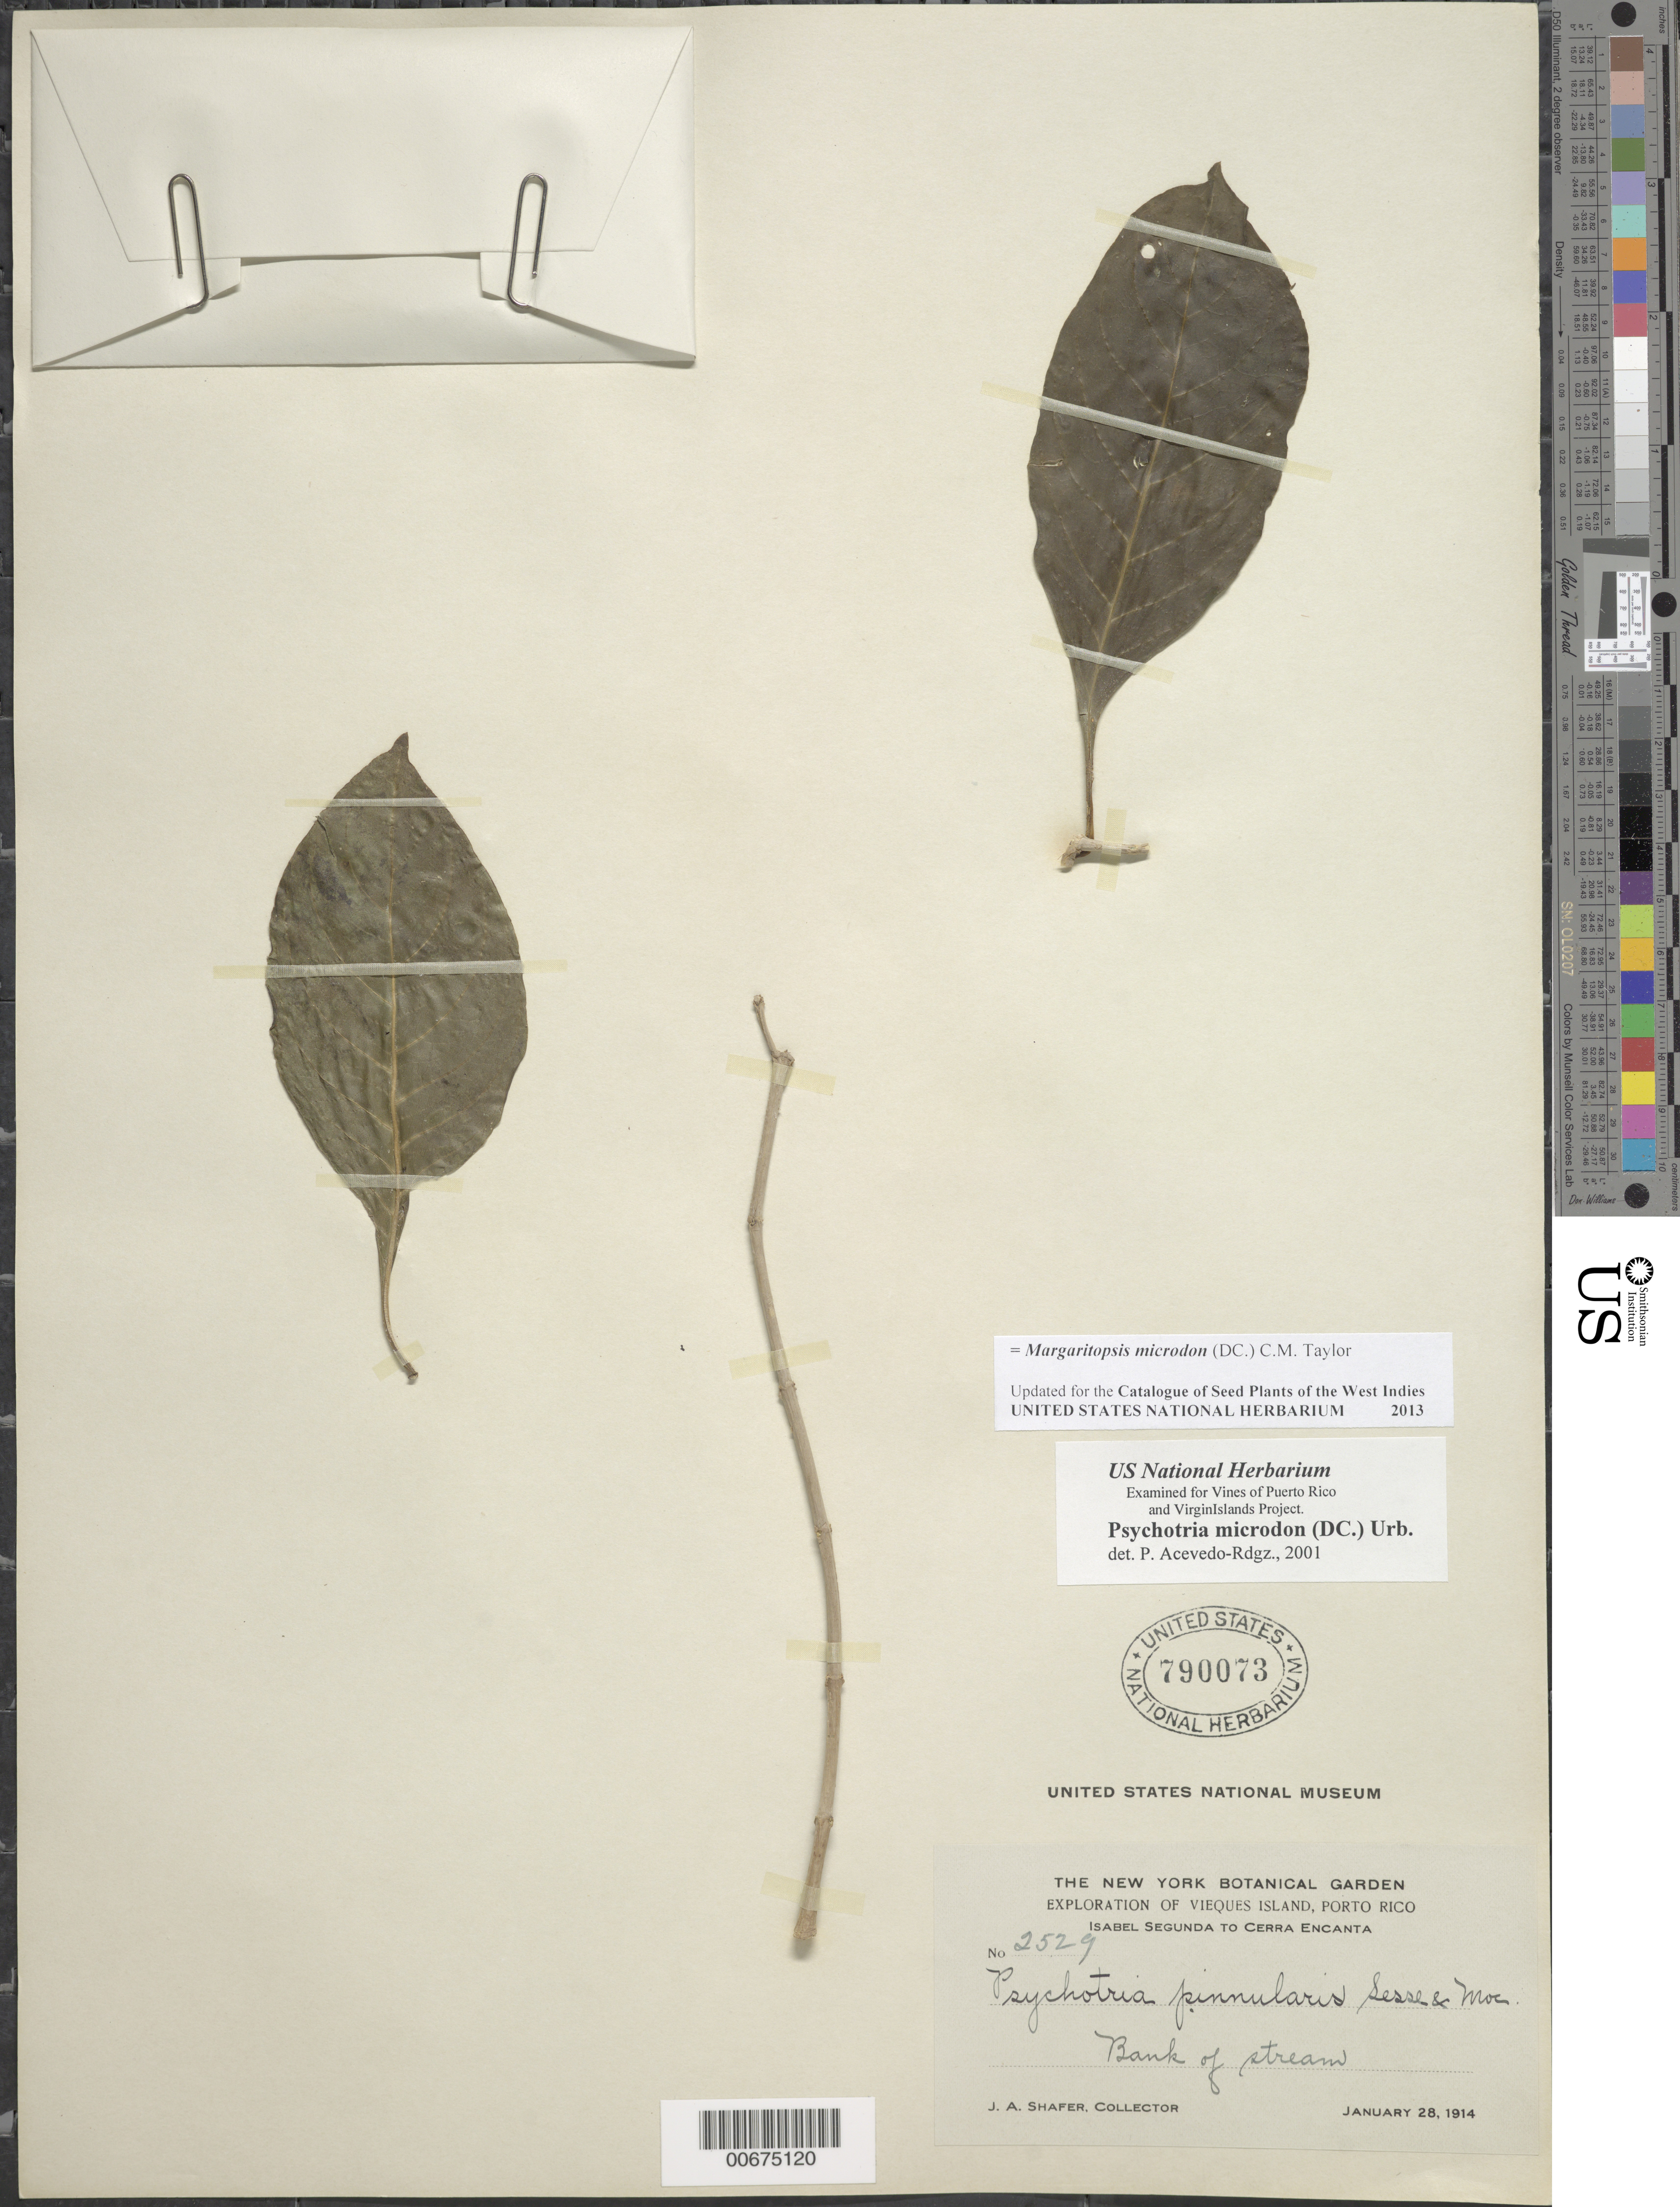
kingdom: Plantae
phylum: Tracheophyta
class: Magnoliopsida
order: Gentianales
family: Rubiaceae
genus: Margaritopsis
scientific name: Margaritopsis microdon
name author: (DC.) C.M. Taylor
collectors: J. A. Shafer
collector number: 2529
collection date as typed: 28 Jan 1914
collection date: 1914-01-28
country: Puerto Rico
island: Vieques I.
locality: Vieques Island: Isabel Segunda to Cerra Encanta.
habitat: Bank of stream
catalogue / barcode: US 790073